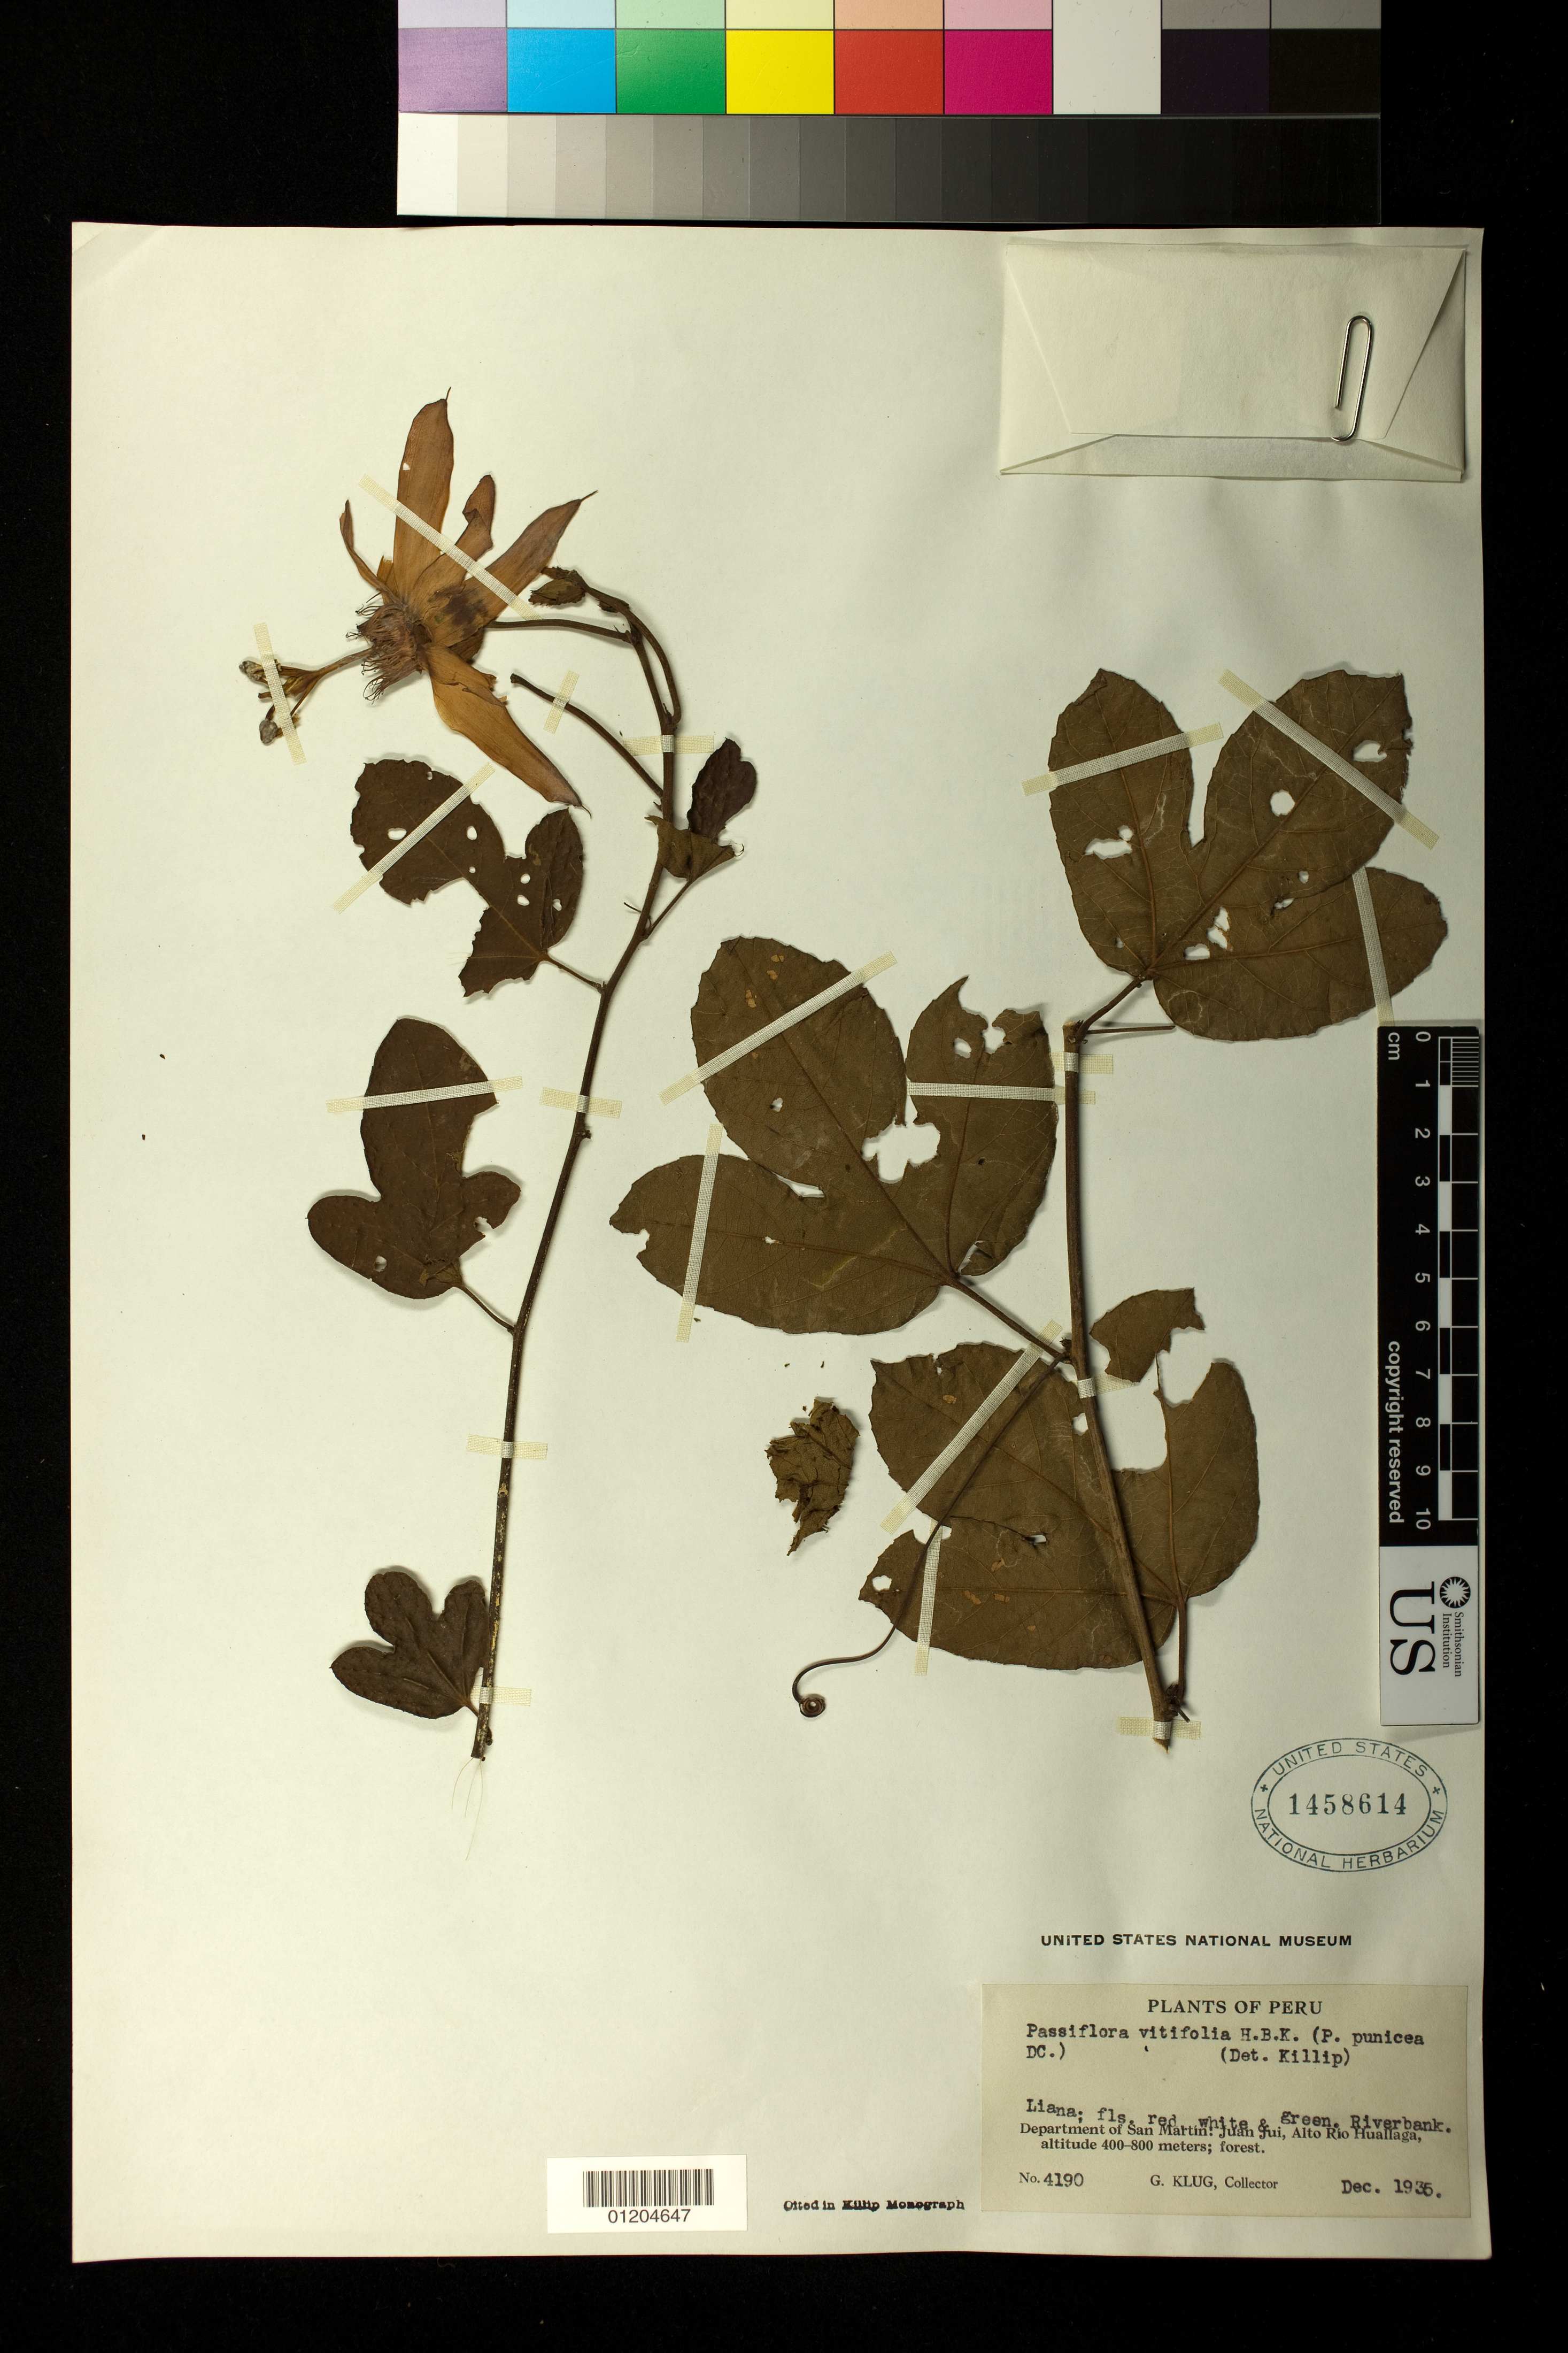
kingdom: Plantae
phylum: Tracheophyta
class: Magnoliopsida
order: Malpighiales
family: Passifloraceae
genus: Passiflora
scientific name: Passiflora vitifolia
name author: Kunth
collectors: G. Klug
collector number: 4190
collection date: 1935-12-01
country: Peru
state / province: San Martín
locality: Juan Jui, Alto Rio Huallaga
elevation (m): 400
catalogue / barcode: US 1458614